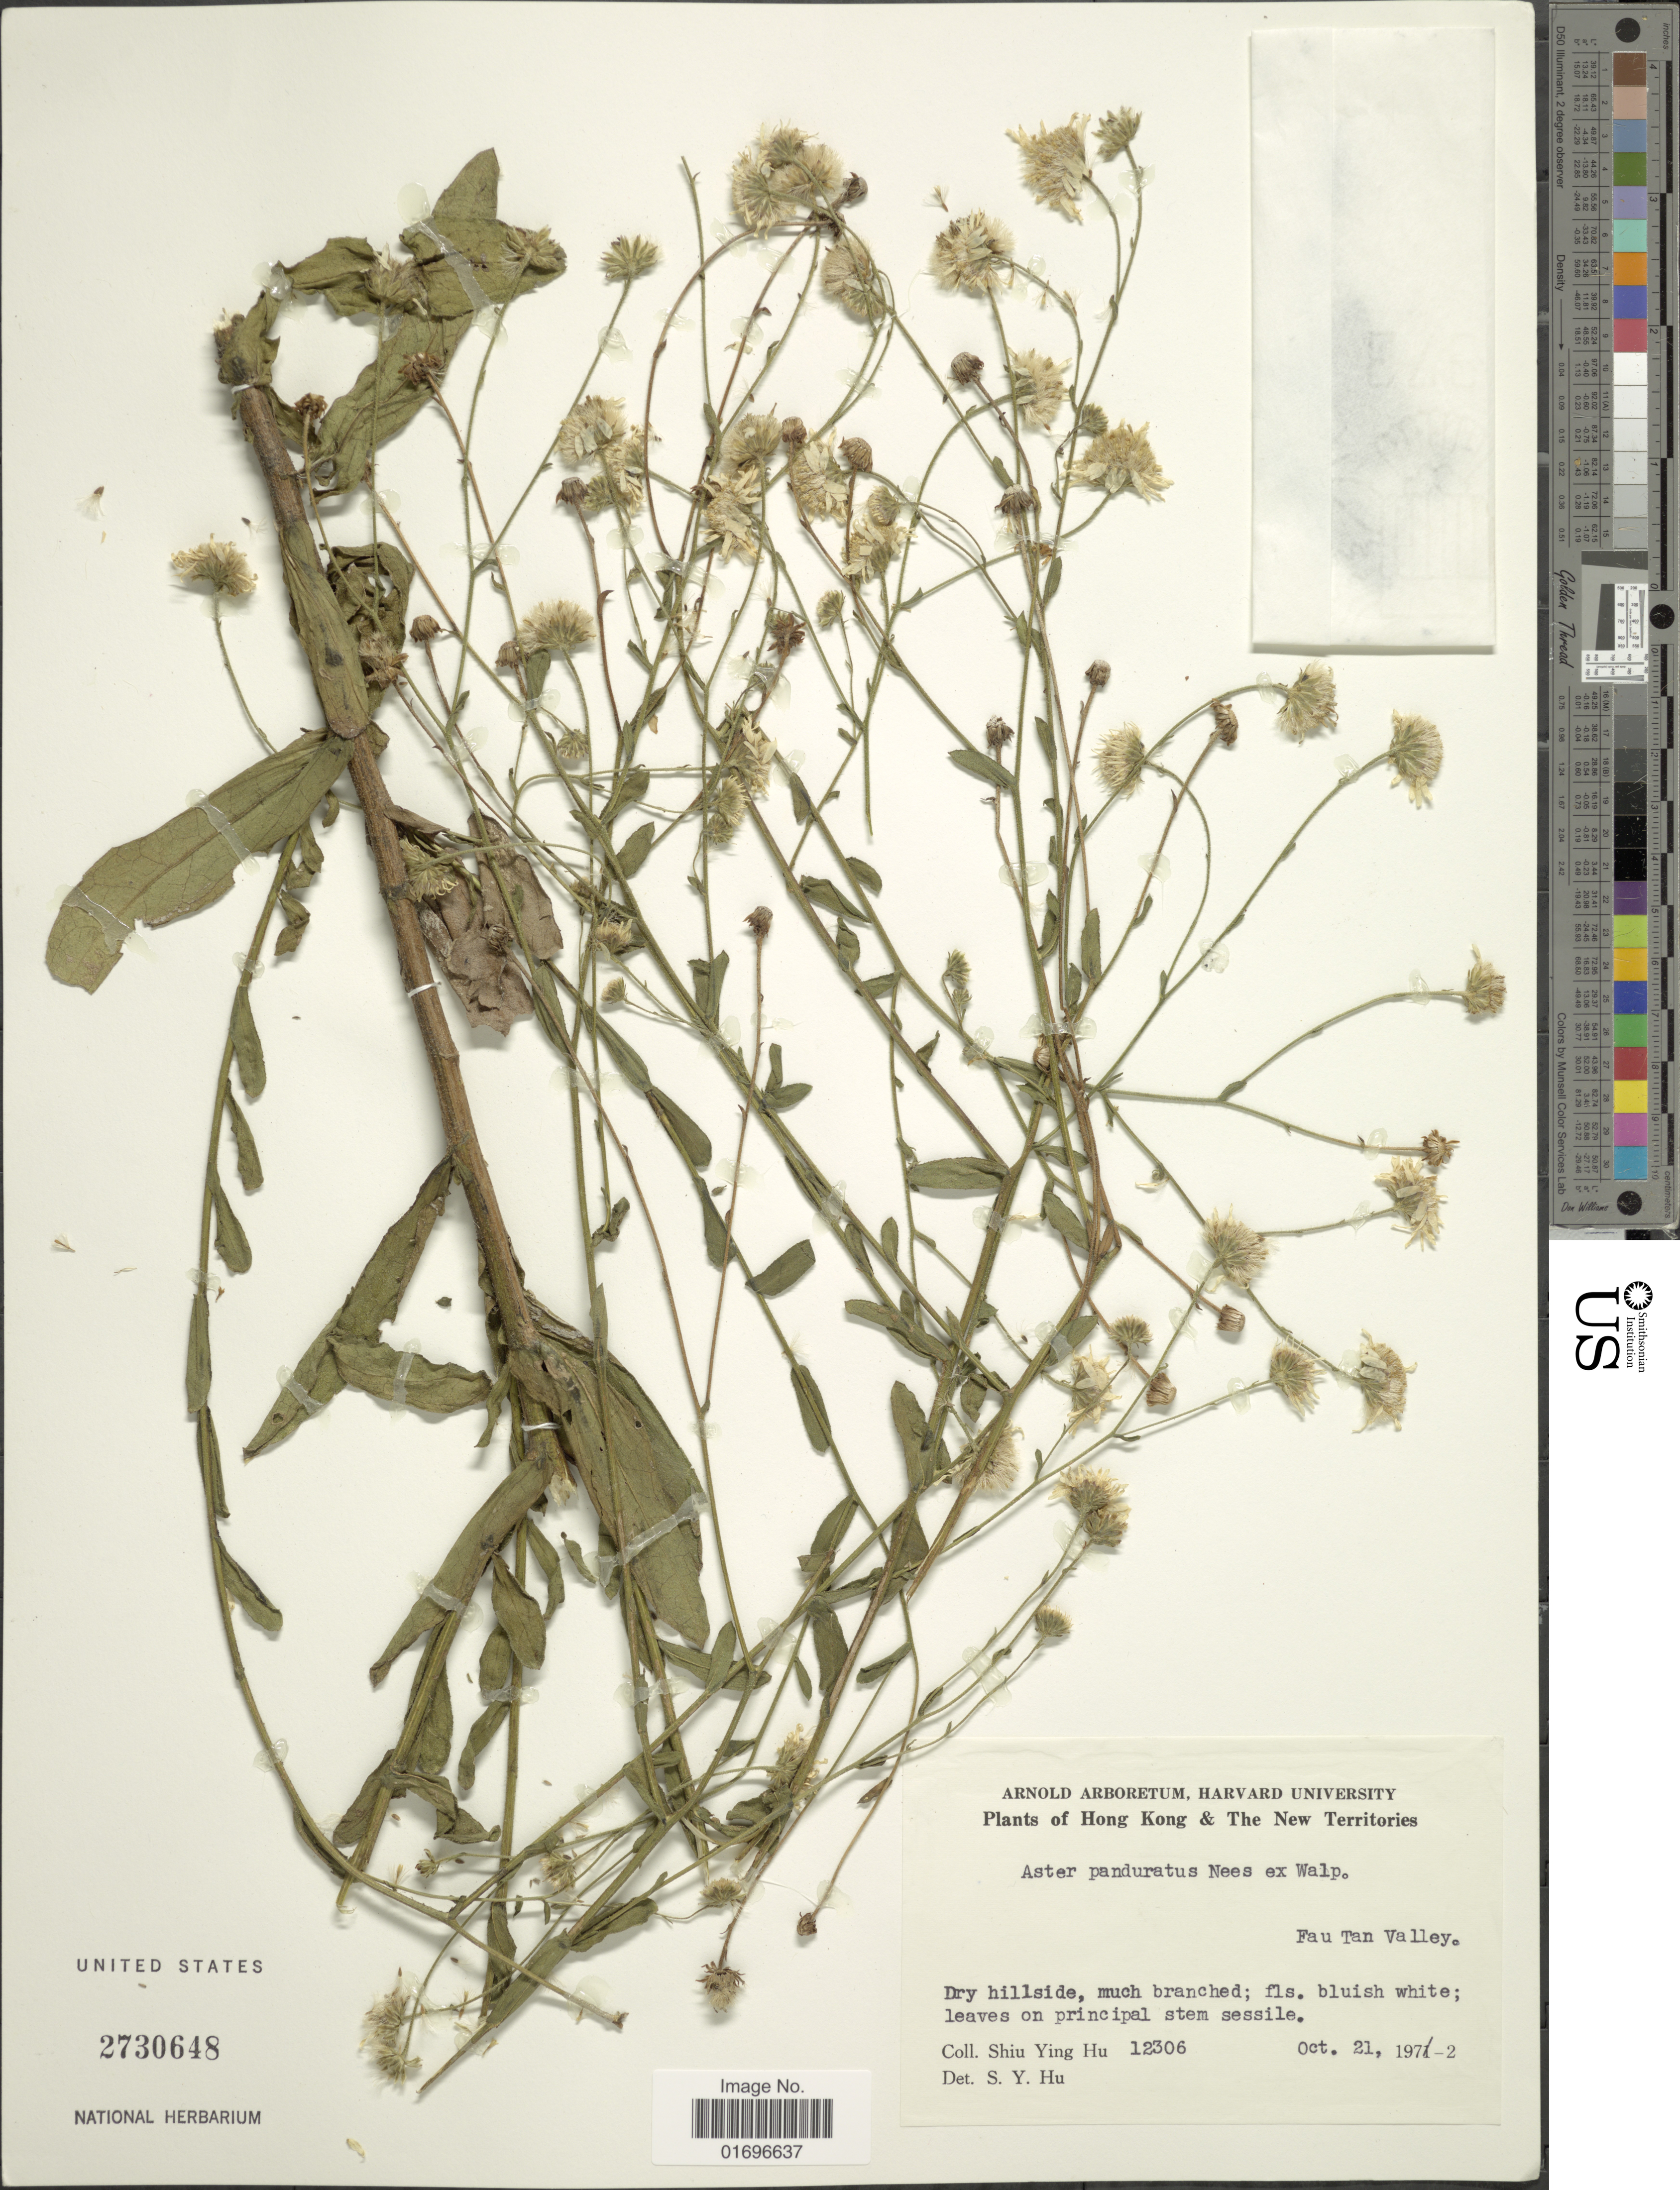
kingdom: Plantae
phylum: Tracheophyta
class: Magnoliopsida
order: Asterales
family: Asteraceae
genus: Aster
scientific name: Aster panduratus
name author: Nees ex Walp.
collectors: S. Y. Hu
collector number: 12306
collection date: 1972-10-21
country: China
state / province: Hong Kong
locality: Hong Kong & The New Territories. Gau Tan Valley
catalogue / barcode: US 2730648